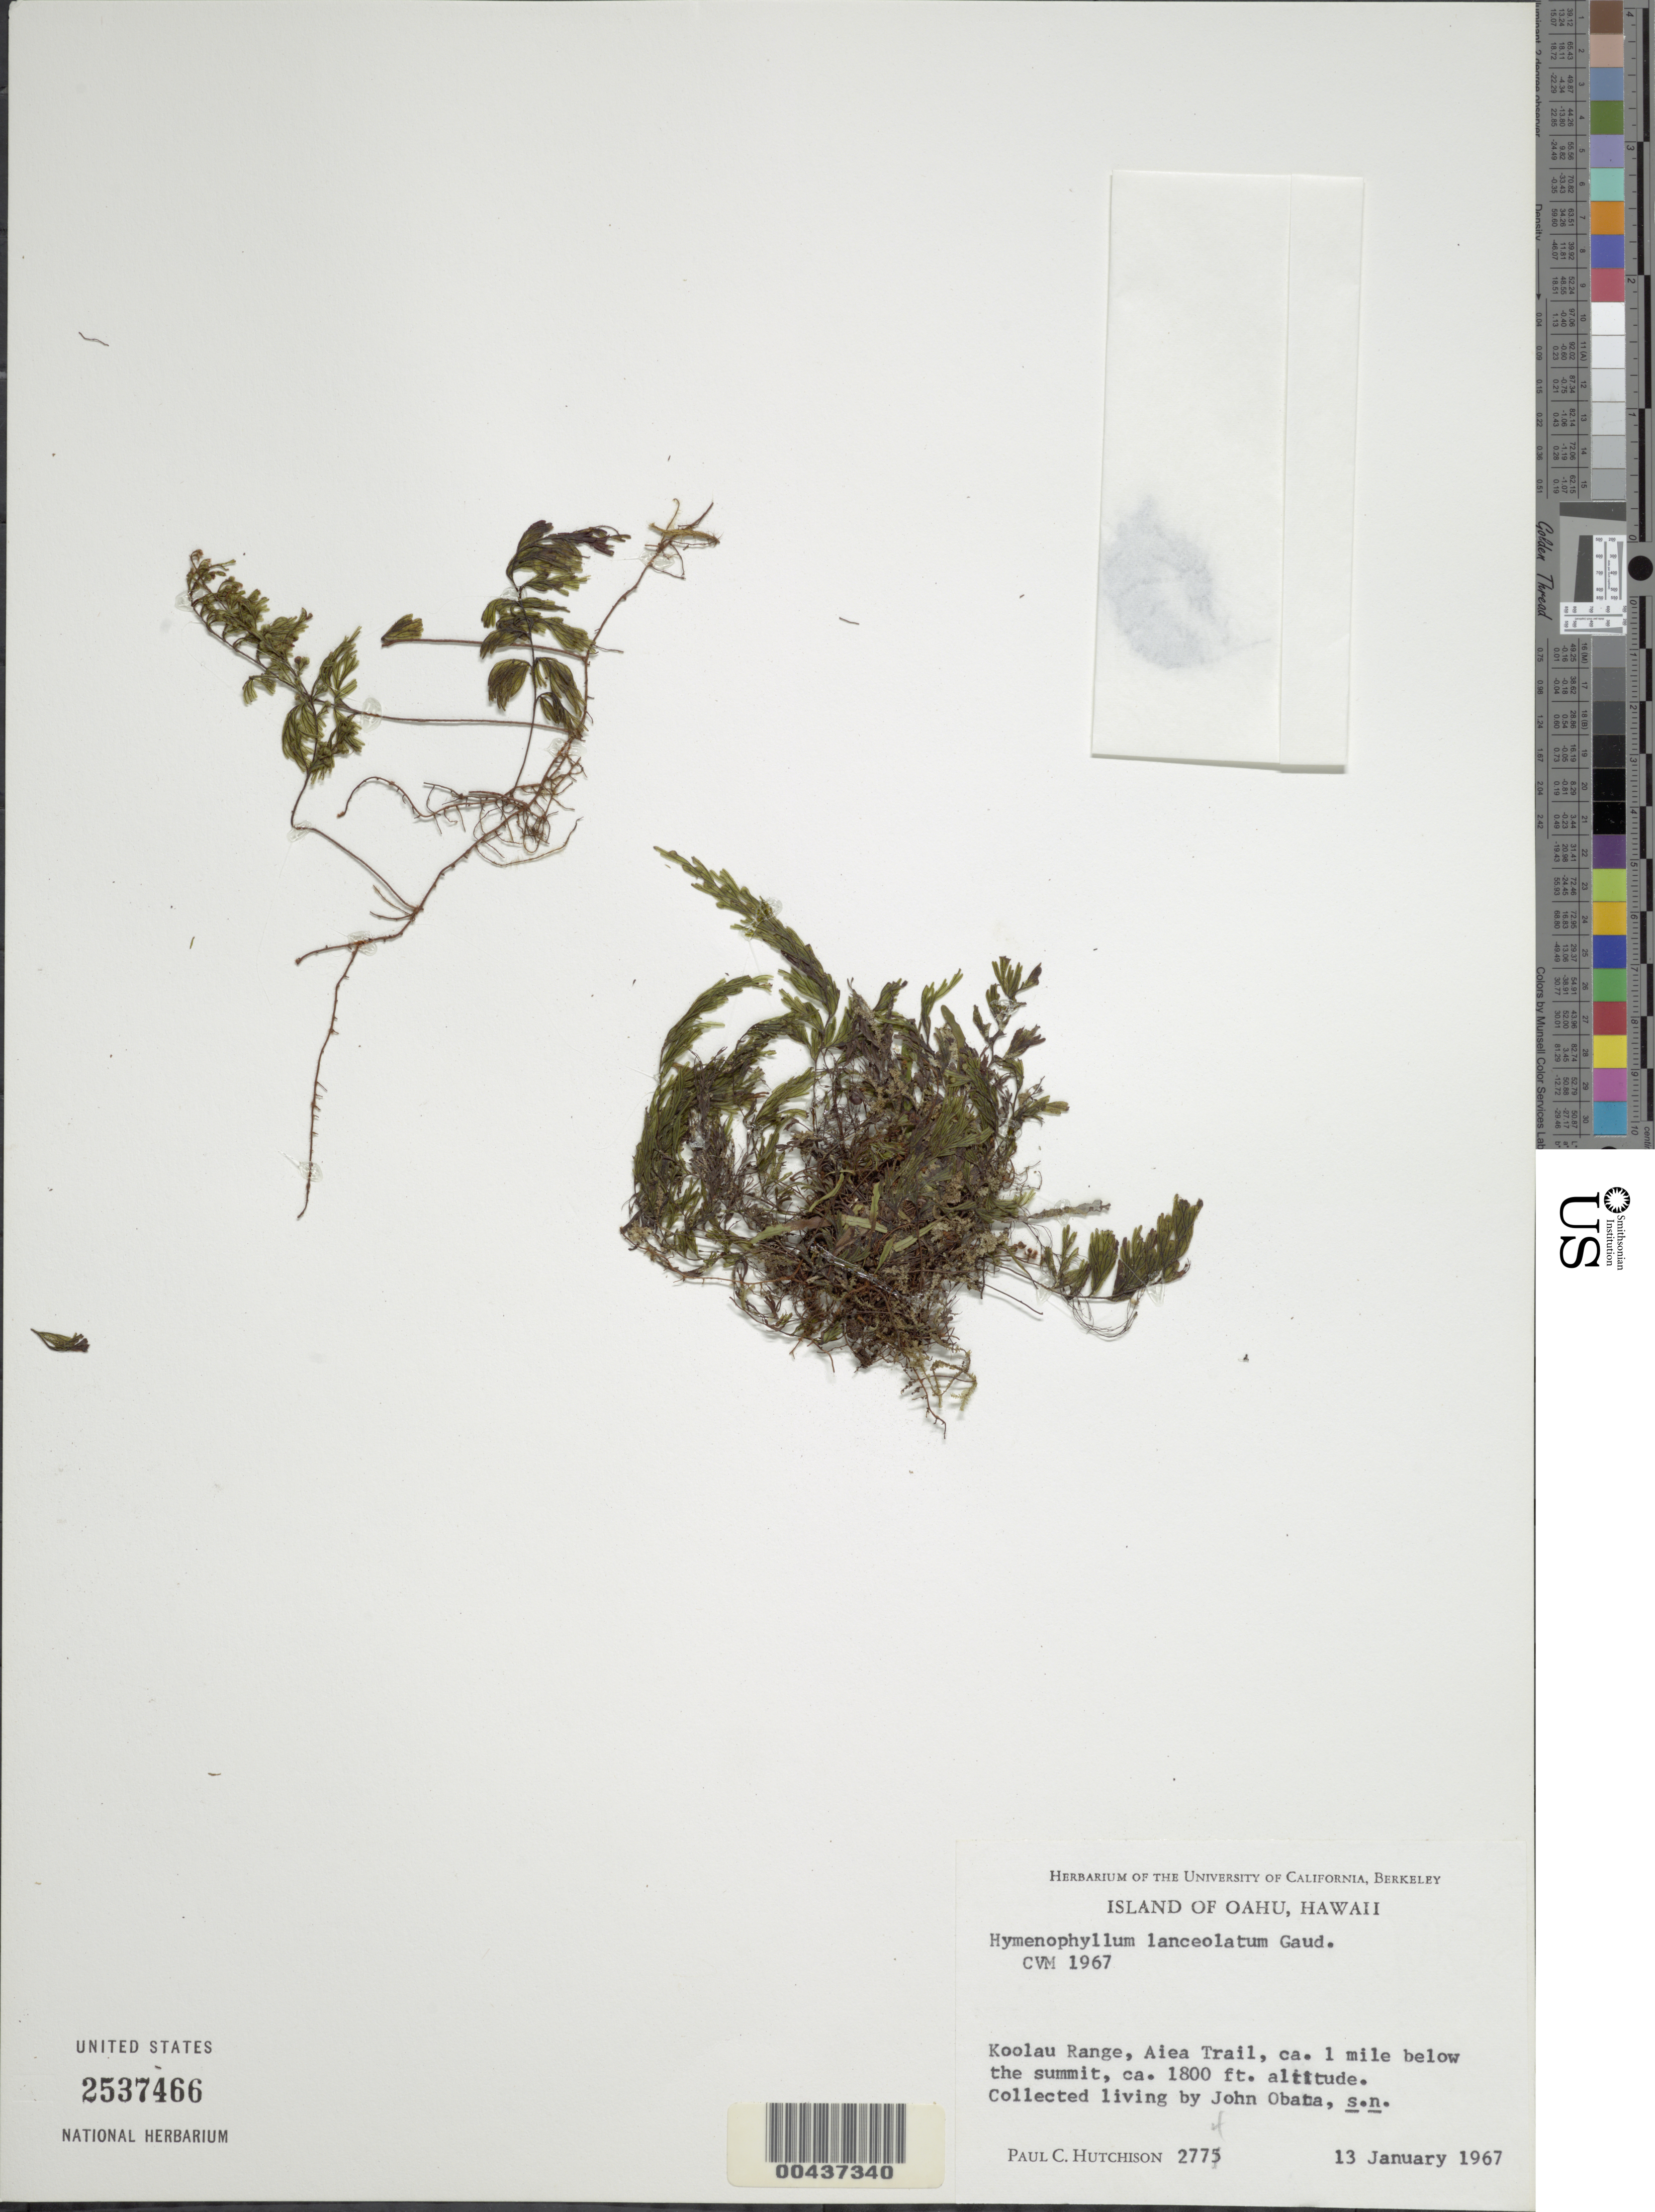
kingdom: Plantae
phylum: Tracheophyta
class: Polypodiopsida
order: Hymenophyllales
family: Hymenophyllaceae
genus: Hymenophyllum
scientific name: Hymenophyllum lanceolatum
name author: Hook. & Arn.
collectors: J. Obata & P. C. Hutchison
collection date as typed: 13 Jan 1967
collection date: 1967-01-13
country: United States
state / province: Hawaii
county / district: Honolulu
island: Oahu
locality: Koolau Range, Aiea Trail ca. 1 mi below the summit.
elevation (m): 549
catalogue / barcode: US 2537466